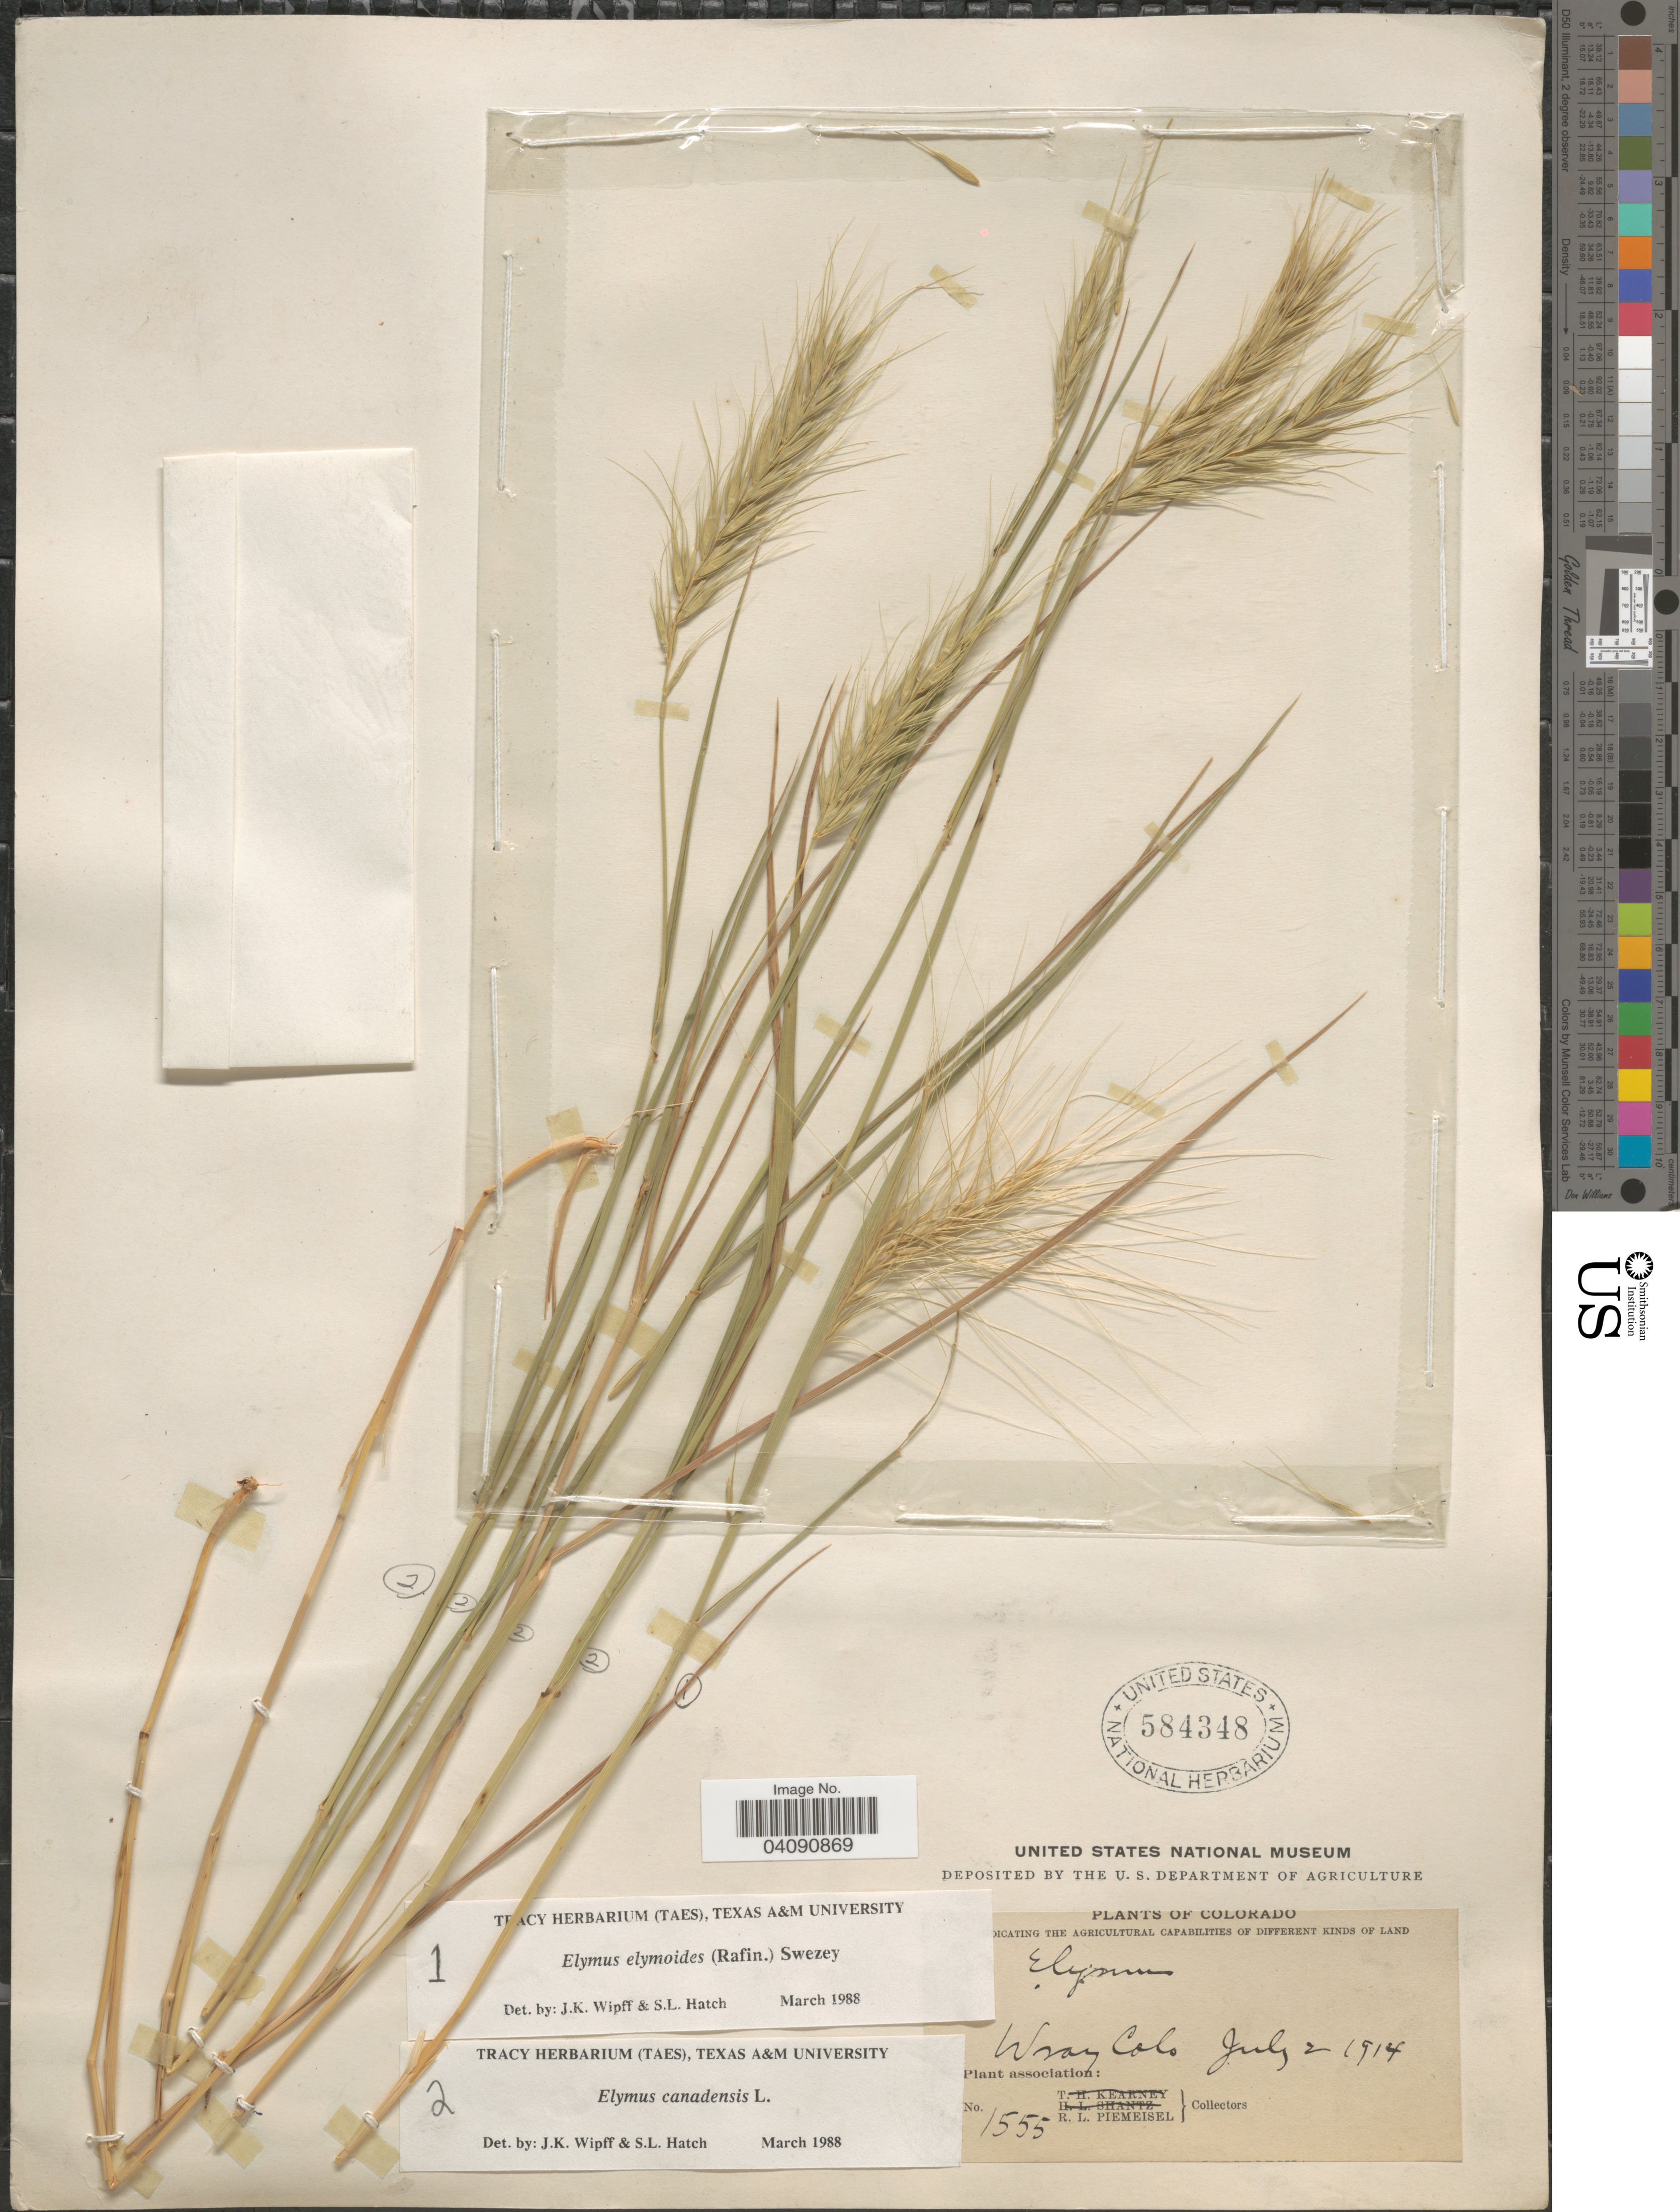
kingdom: Plantae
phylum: Tracheophyta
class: Liliopsida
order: Poales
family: Poaceae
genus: Elymus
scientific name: Elymus canadensis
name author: L.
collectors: R. L. Piemeisel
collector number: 1555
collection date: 1914-07-02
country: United States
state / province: Colorado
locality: Wray.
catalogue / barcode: US 584348